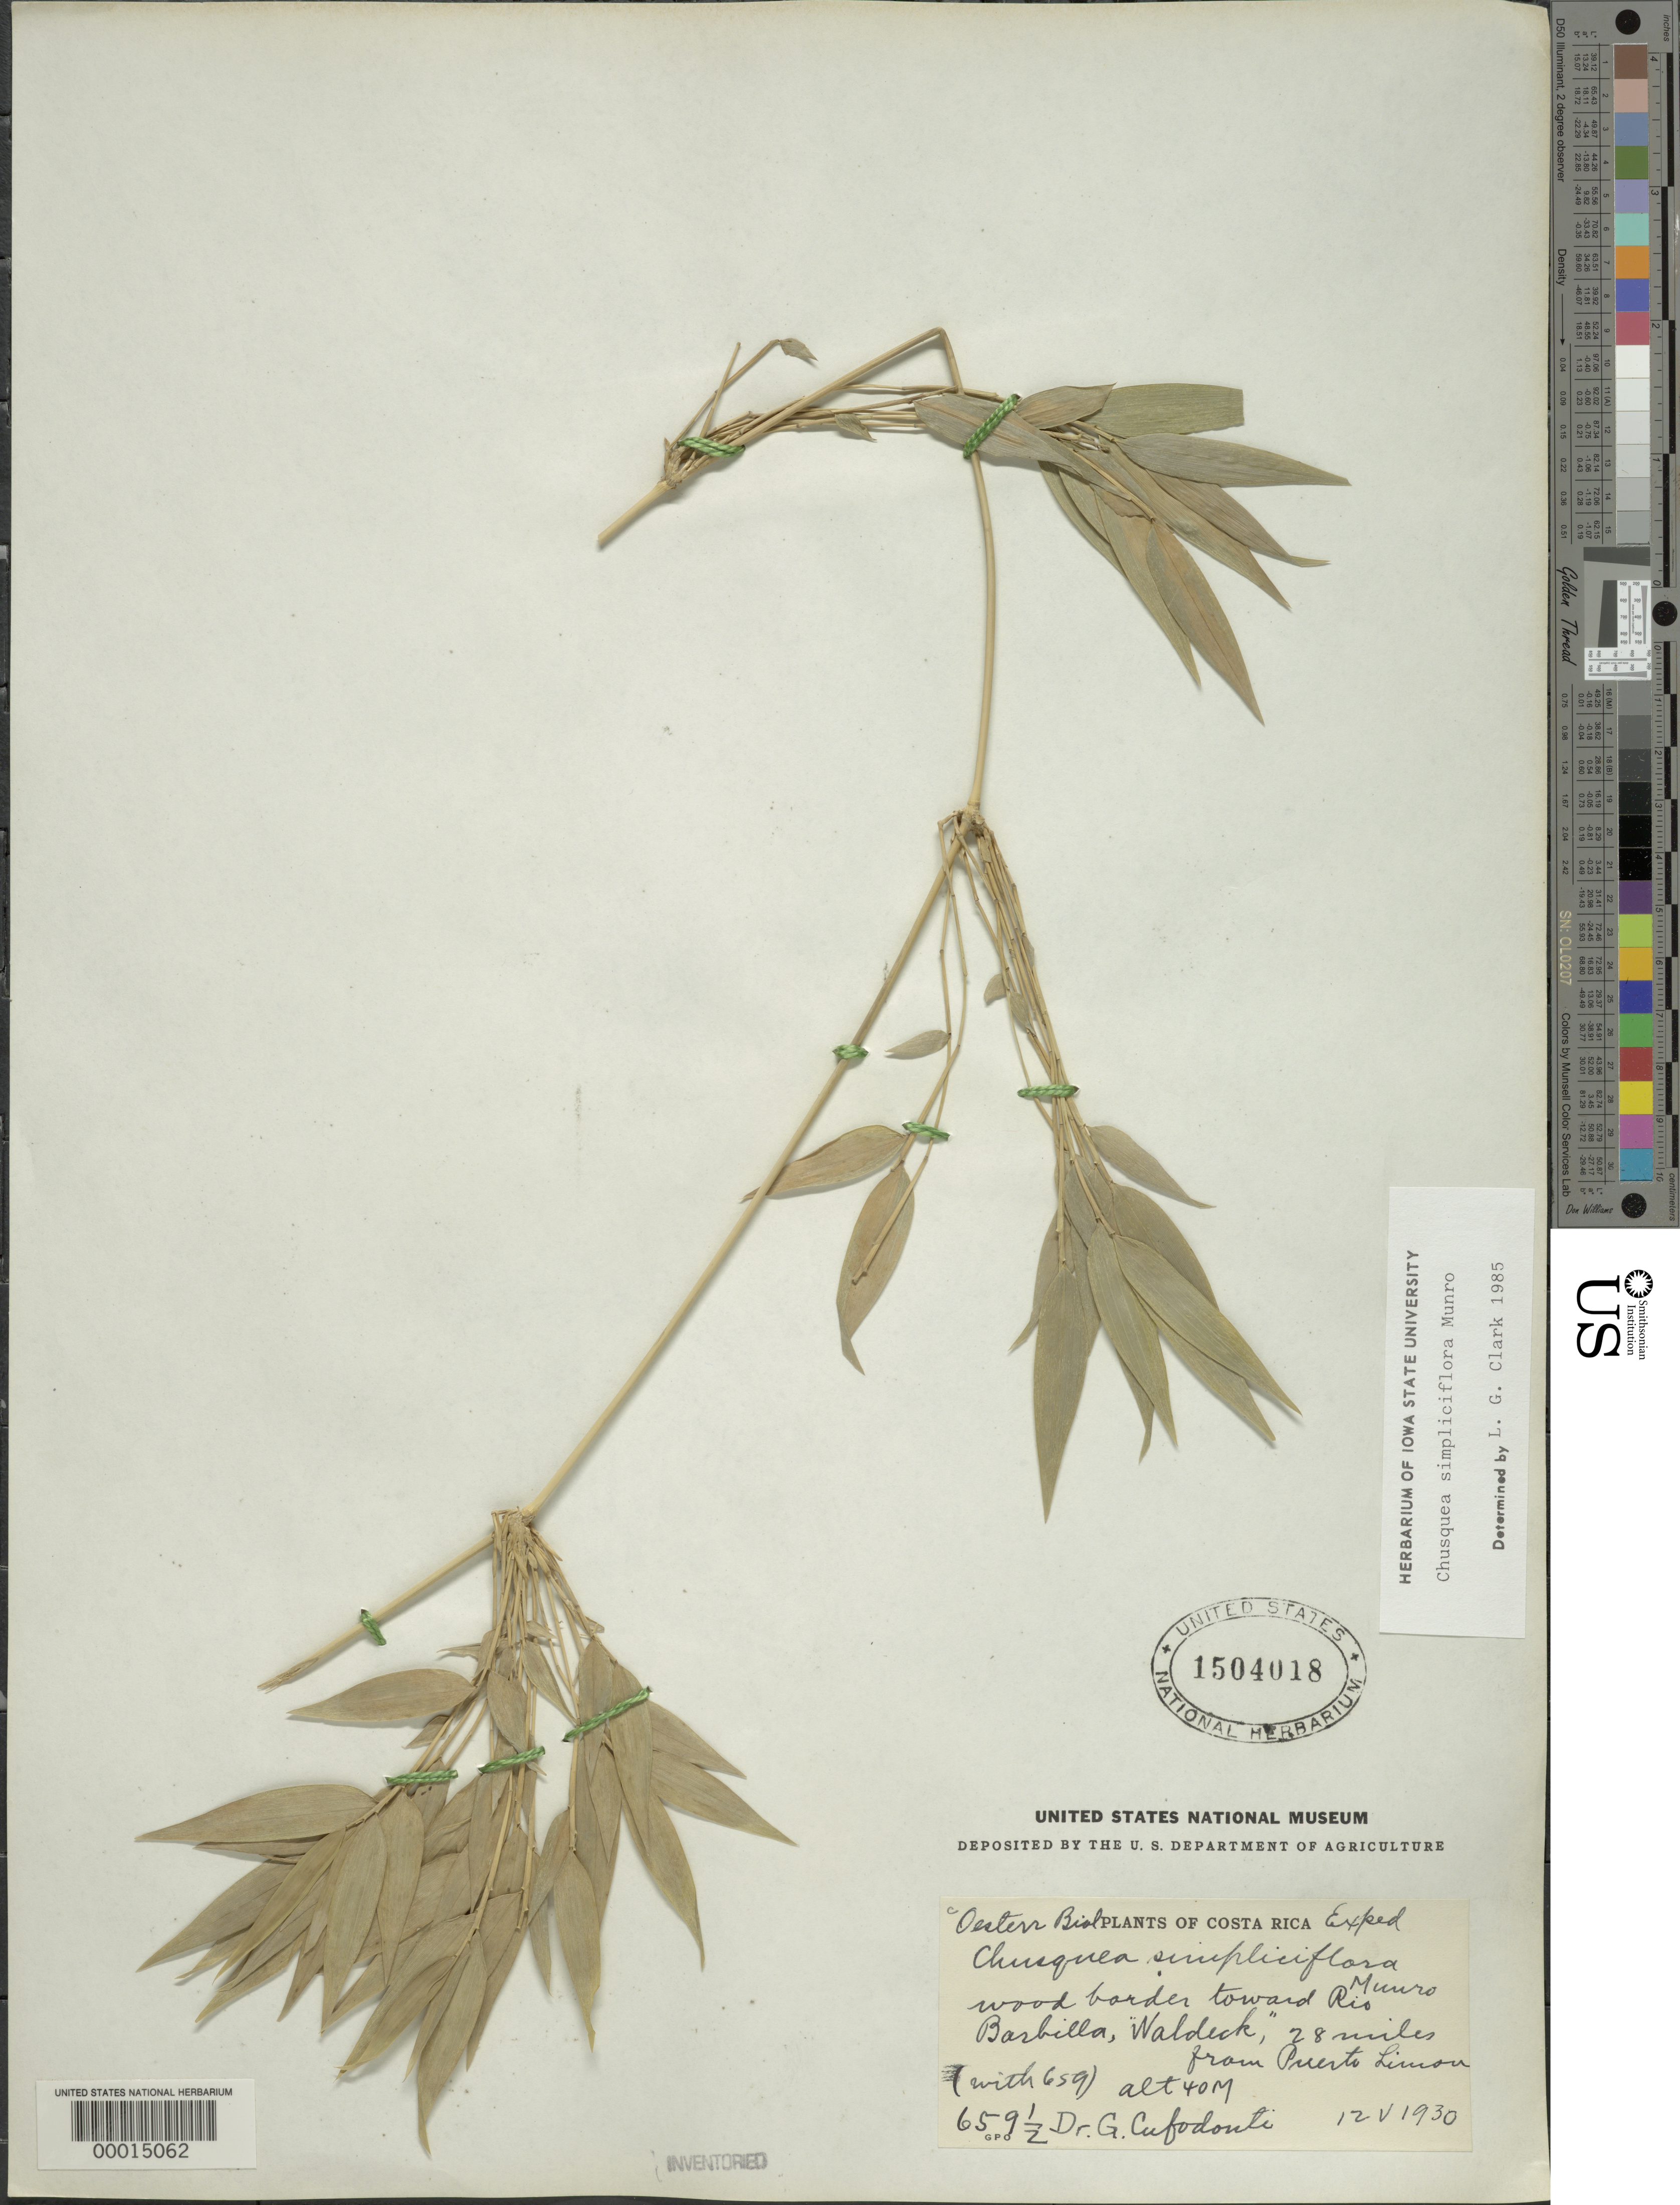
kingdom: Plantae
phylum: Tracheophyta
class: Liliopsida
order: Poales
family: Poaceae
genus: Chusquea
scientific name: Chusquea simpliciflora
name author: Munro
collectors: G. Cufodontis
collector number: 659.5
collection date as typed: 12 May 1930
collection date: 1930-05-12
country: Costa Rica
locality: Puerto Limon, Rio Barbilla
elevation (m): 40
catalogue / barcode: US 1504018